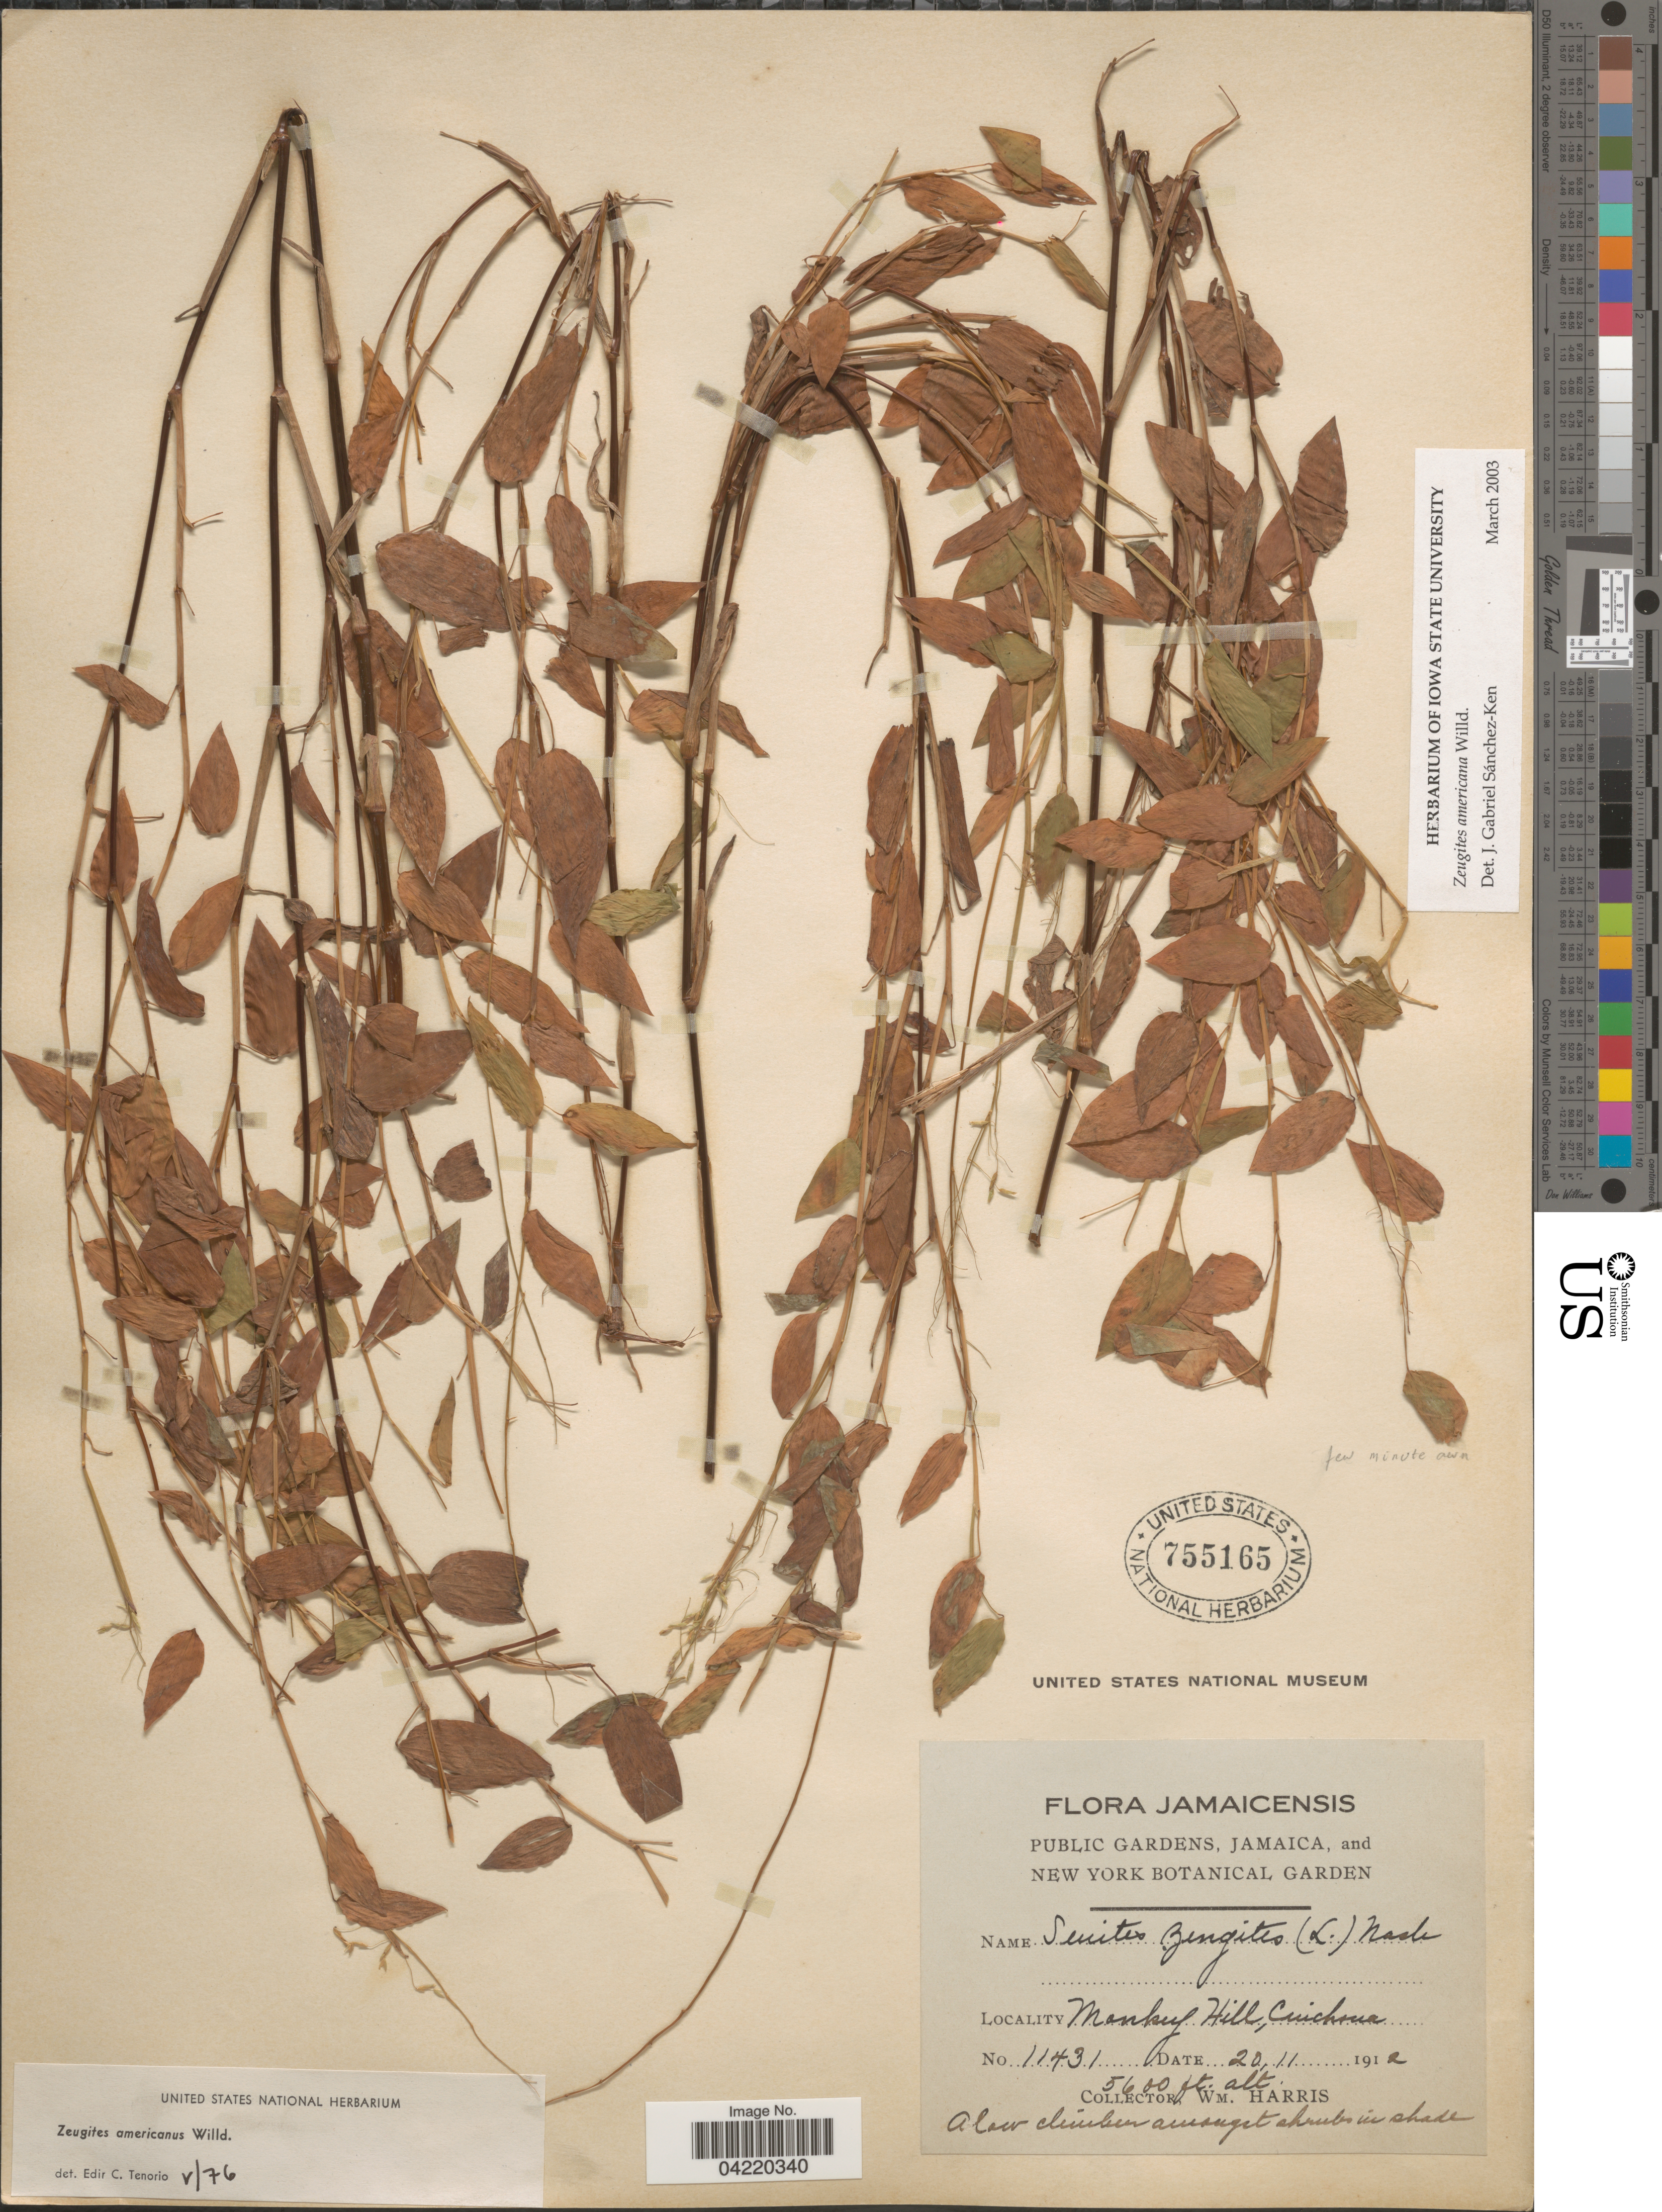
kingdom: Plantae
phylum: Tracheophyta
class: Liliopsida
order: Poales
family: Poaceae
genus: Zeugites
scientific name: Zeugites americanus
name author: Willd.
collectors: W. H. Harris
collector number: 11431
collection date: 1912-11-20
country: Jamaica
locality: Monkey Hill, Cinchona.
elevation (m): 1707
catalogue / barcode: US 755165